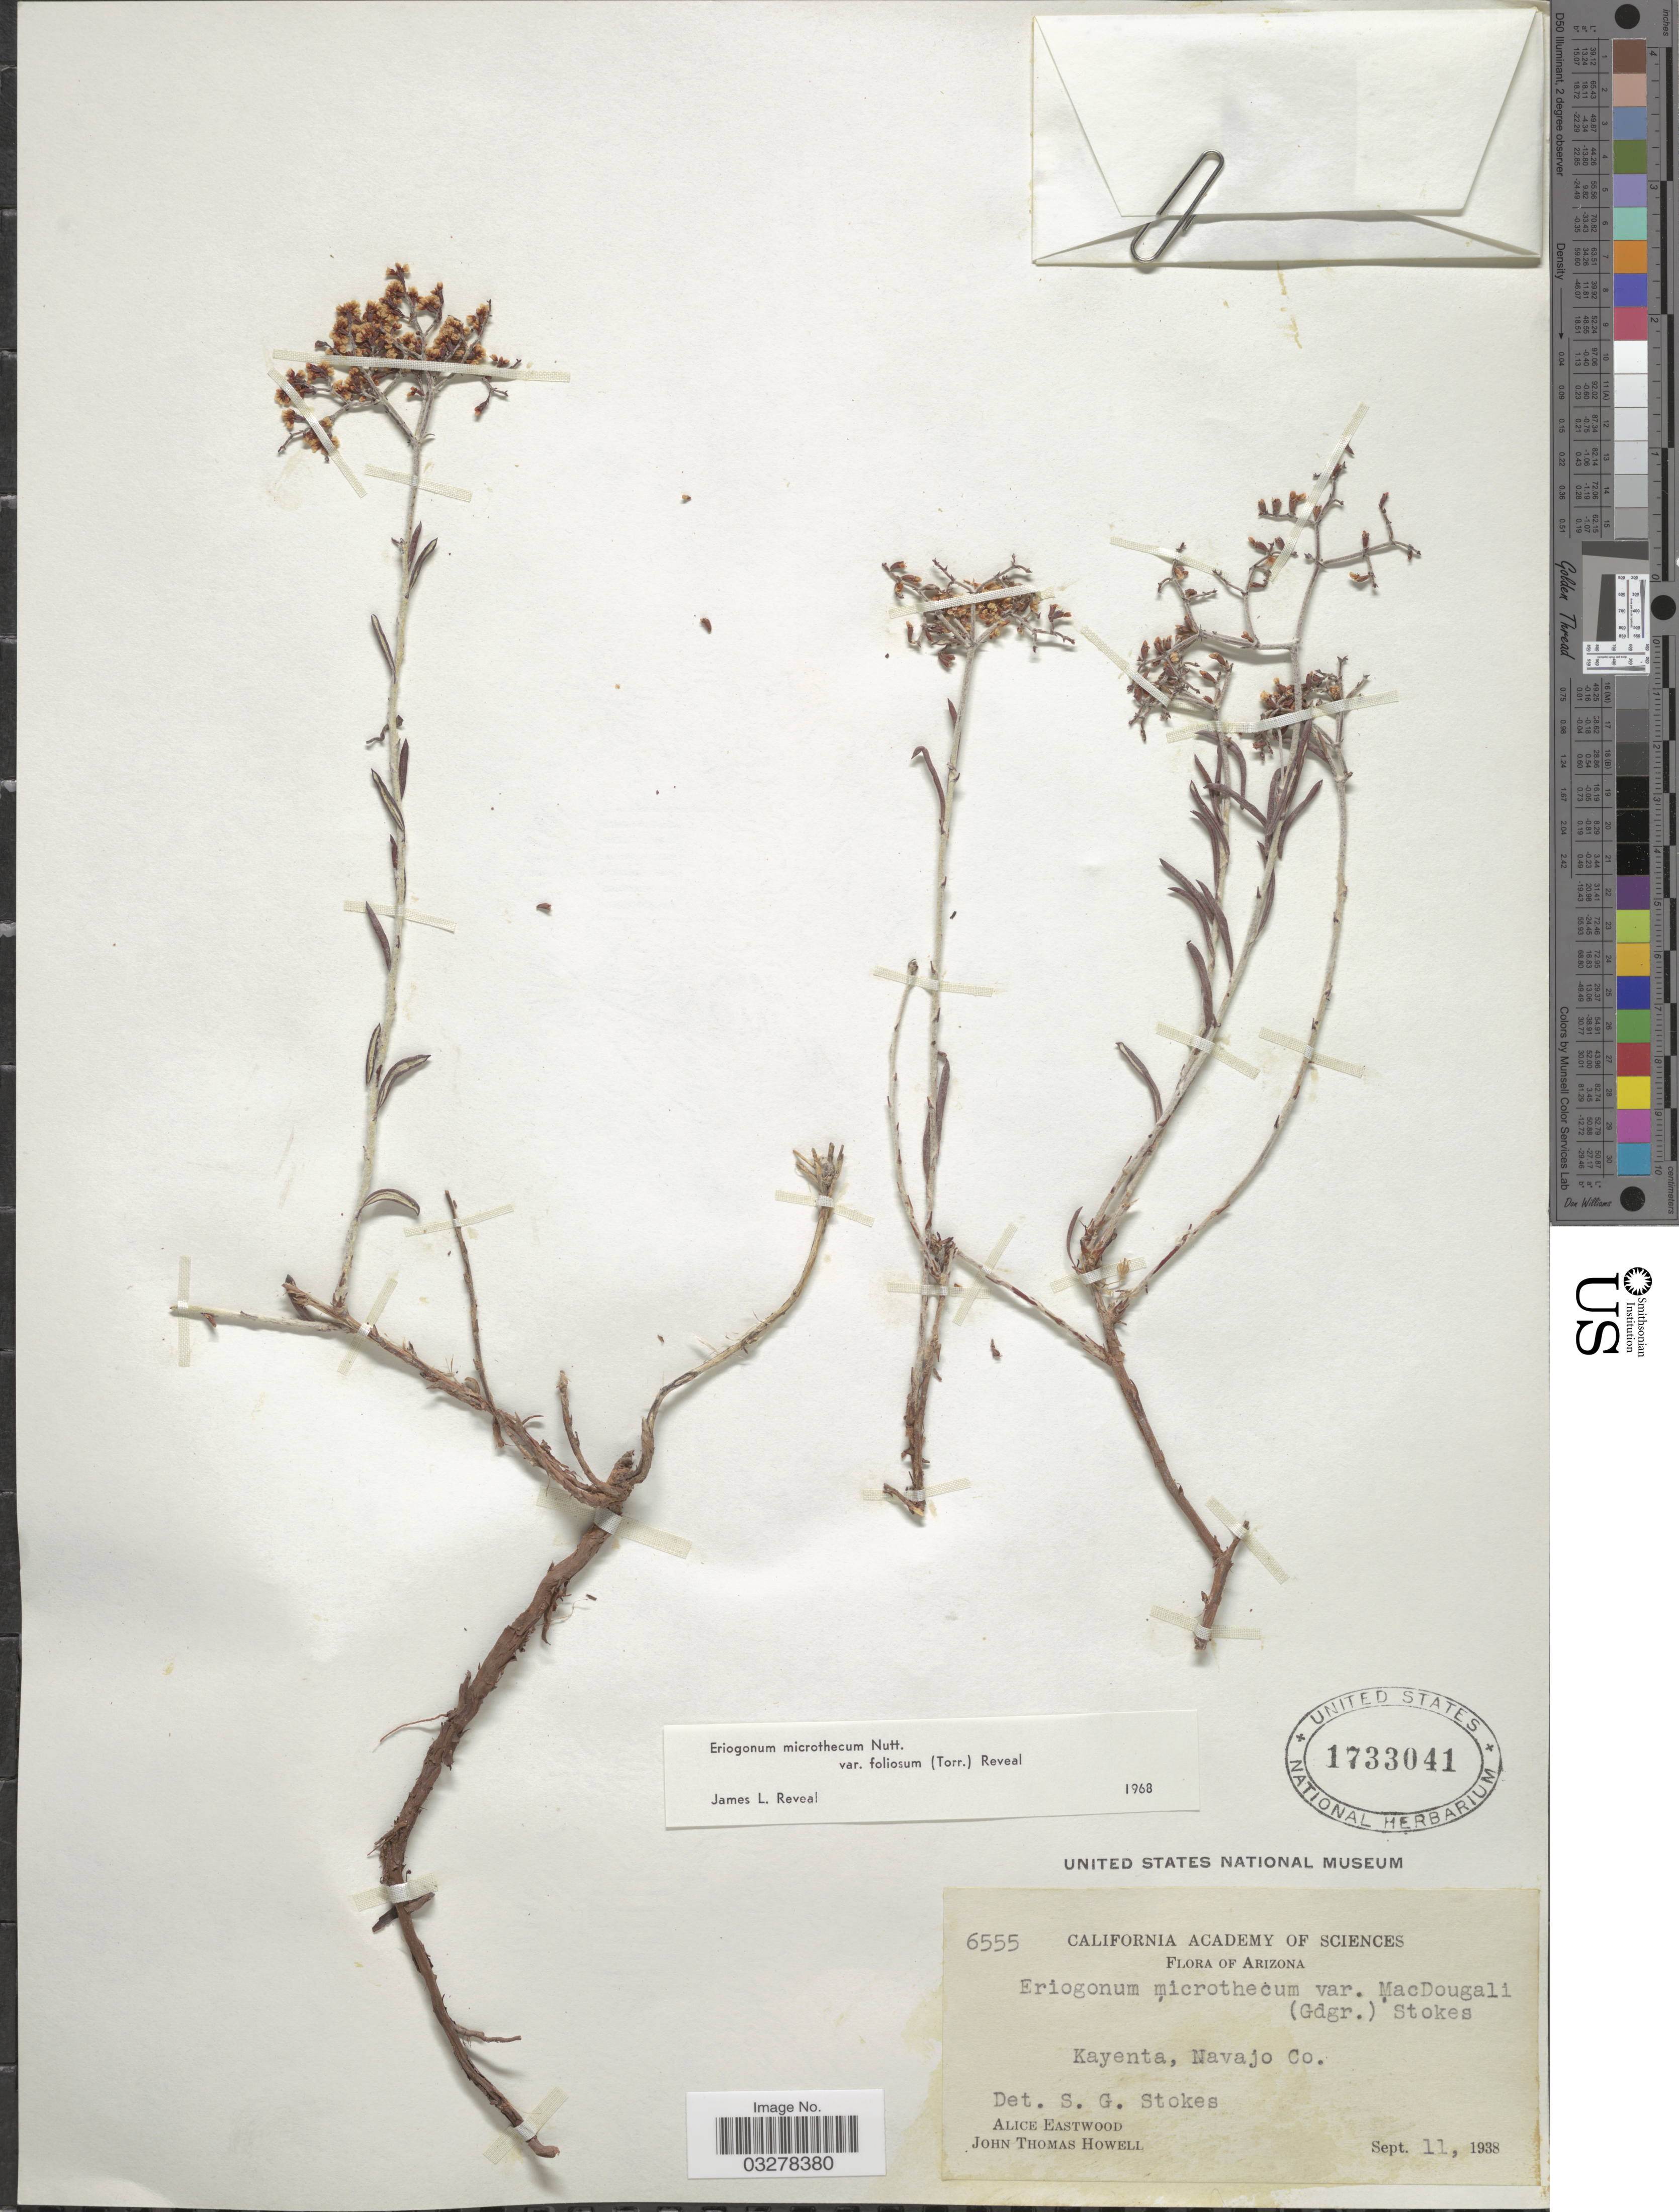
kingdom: Plantae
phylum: Tracheophyta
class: Magnoliopsida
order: Caryophyllales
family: Polygonaceae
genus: Eriogonum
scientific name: Eriogonum microtheca var. foliosum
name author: (Torr. & A. Gray) Reveal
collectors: A. Eastwood & J. T. Howell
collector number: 6555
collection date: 1938-09-11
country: United States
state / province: Arizona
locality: Kayenta, Navajo Co.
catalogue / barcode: US 1733041